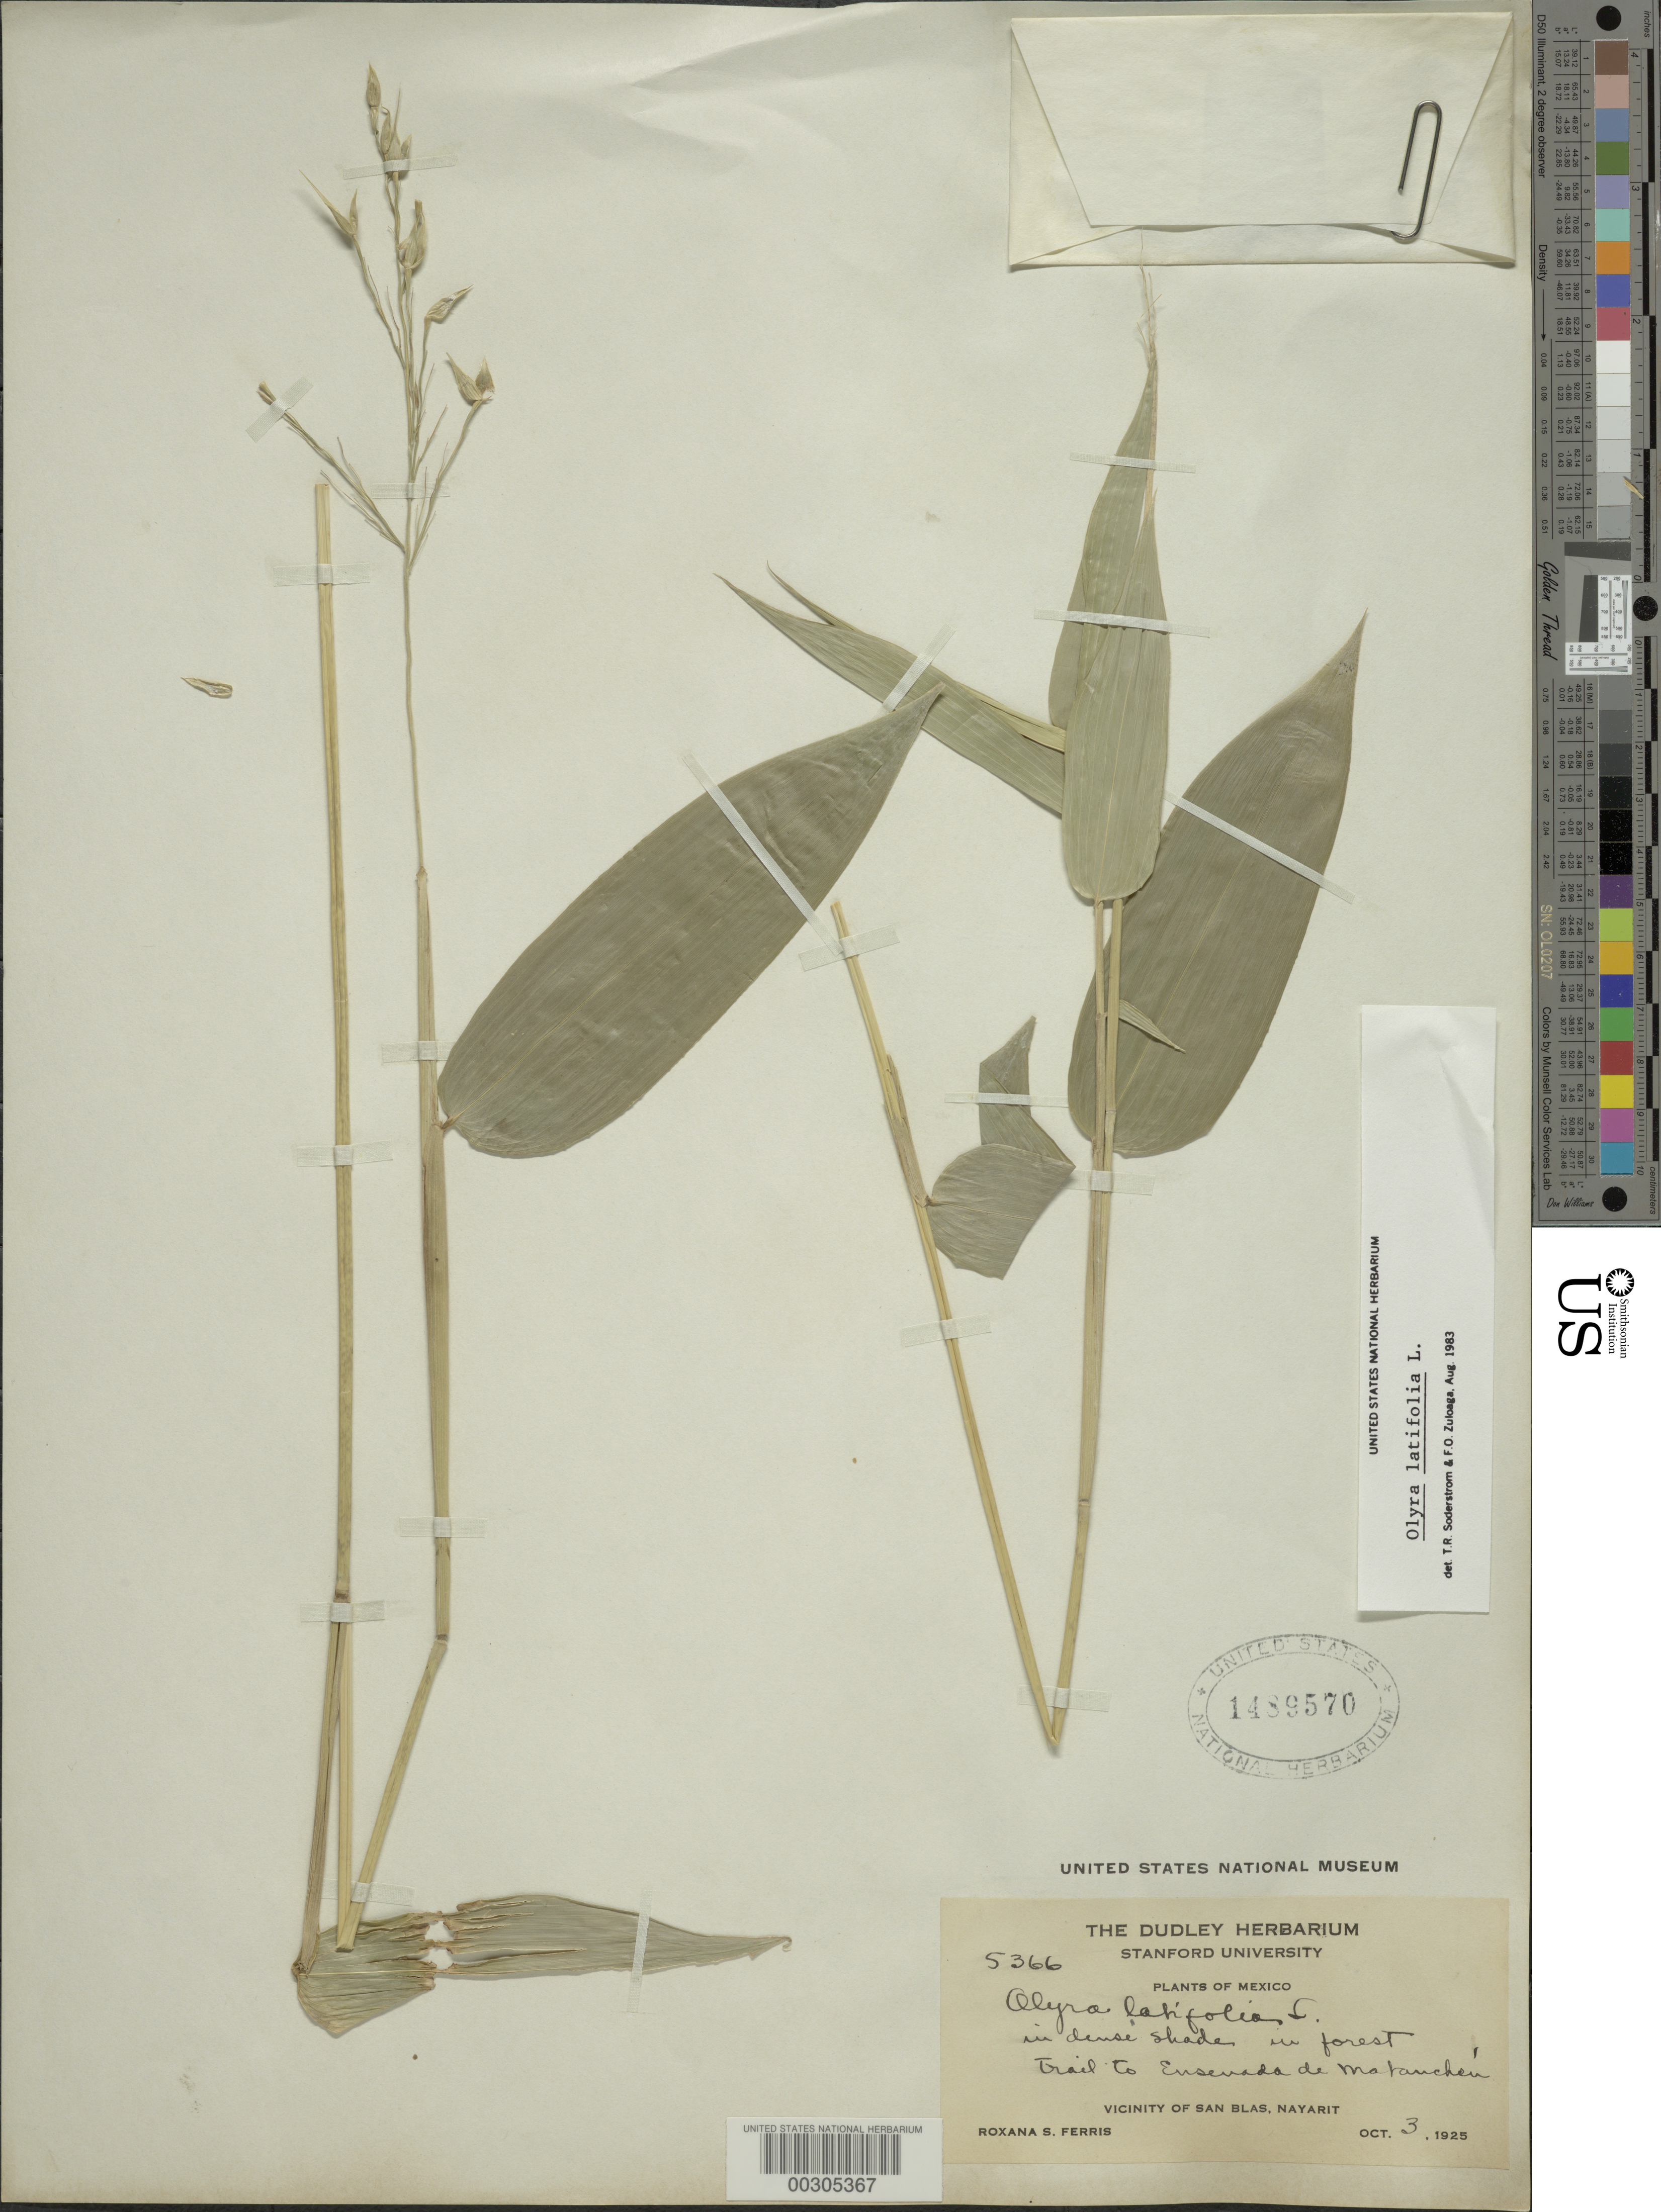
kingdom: Plantae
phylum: Tracheophyta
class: Liliopsida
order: Poales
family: Poaceae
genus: Olyra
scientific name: Olyra latifolia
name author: L.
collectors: R. S. Ferris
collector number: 5366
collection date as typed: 03 Oct 1925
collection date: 1925-10-03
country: Mexico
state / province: Nayarit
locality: San Blas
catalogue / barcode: US 1489570